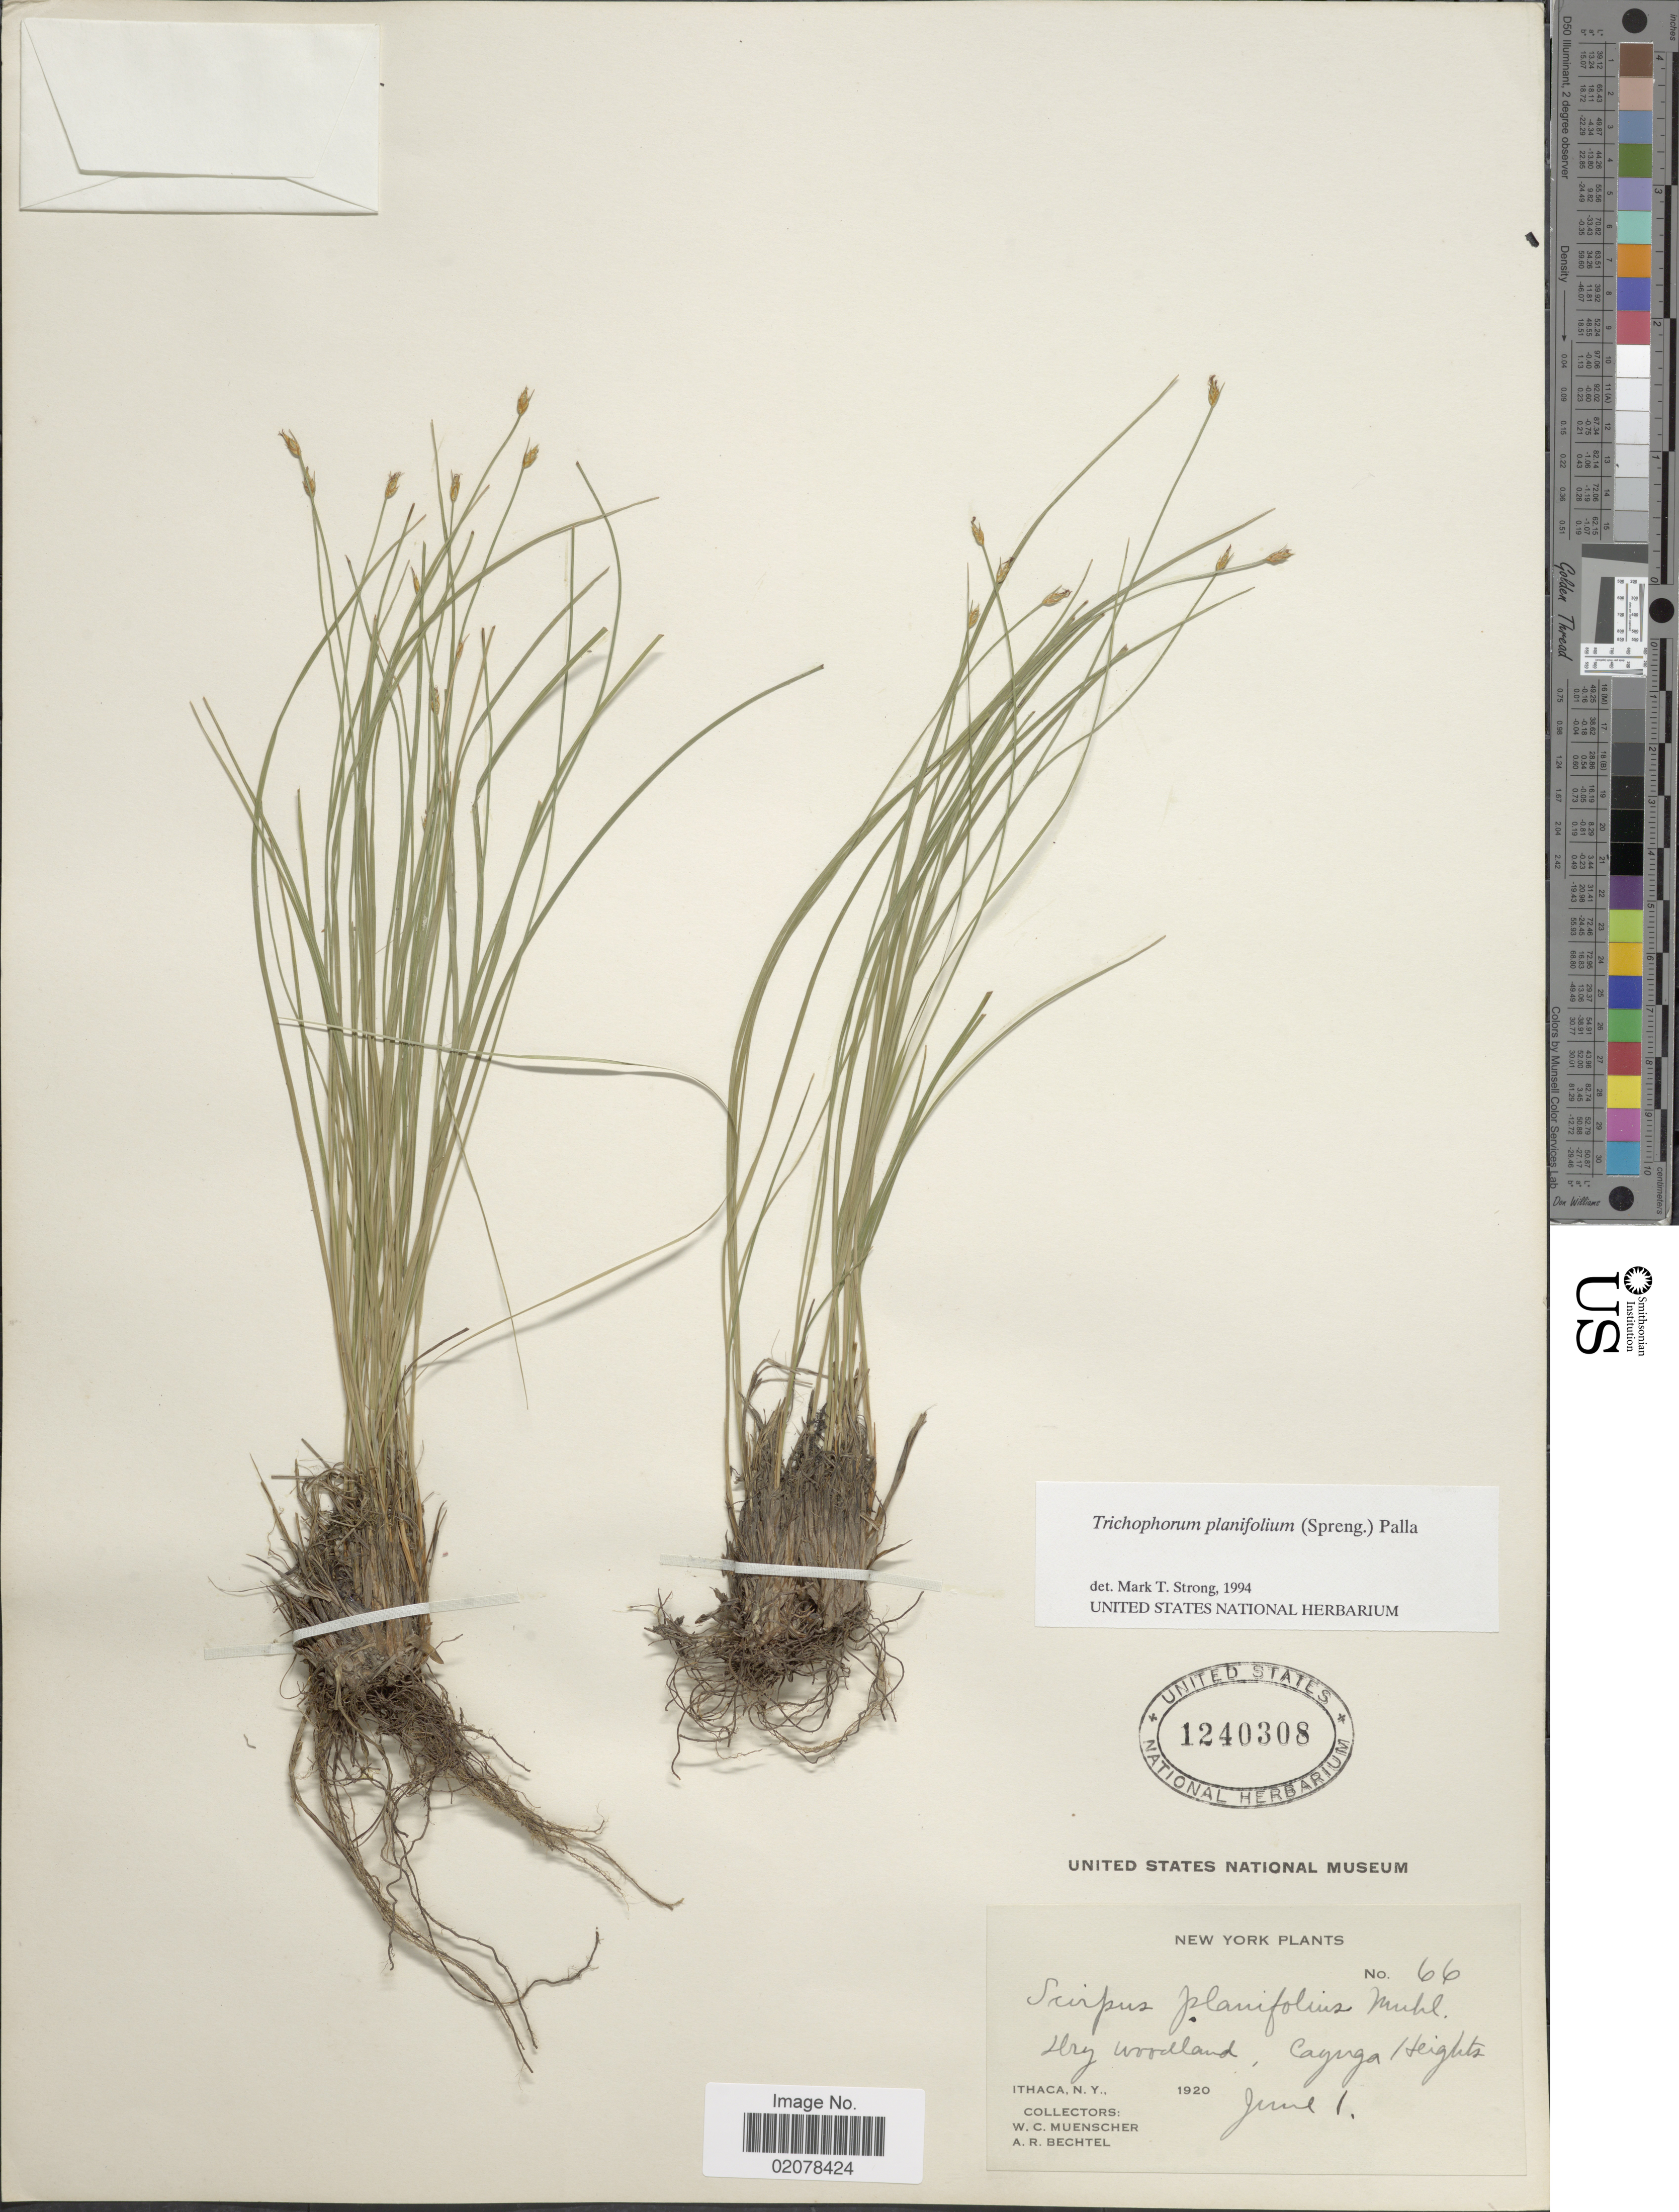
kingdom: Plantae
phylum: Tracheophyta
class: Liliopsida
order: Poales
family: Cyperaceae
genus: Trichophorum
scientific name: Trichophorum planifolium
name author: (Spreng.) Palla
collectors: W. Muenscher & A. Bechtel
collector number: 66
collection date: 1920-06-01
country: United States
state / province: New York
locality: Dry woodland, Canga Heights, Ithaca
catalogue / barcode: US 1240308